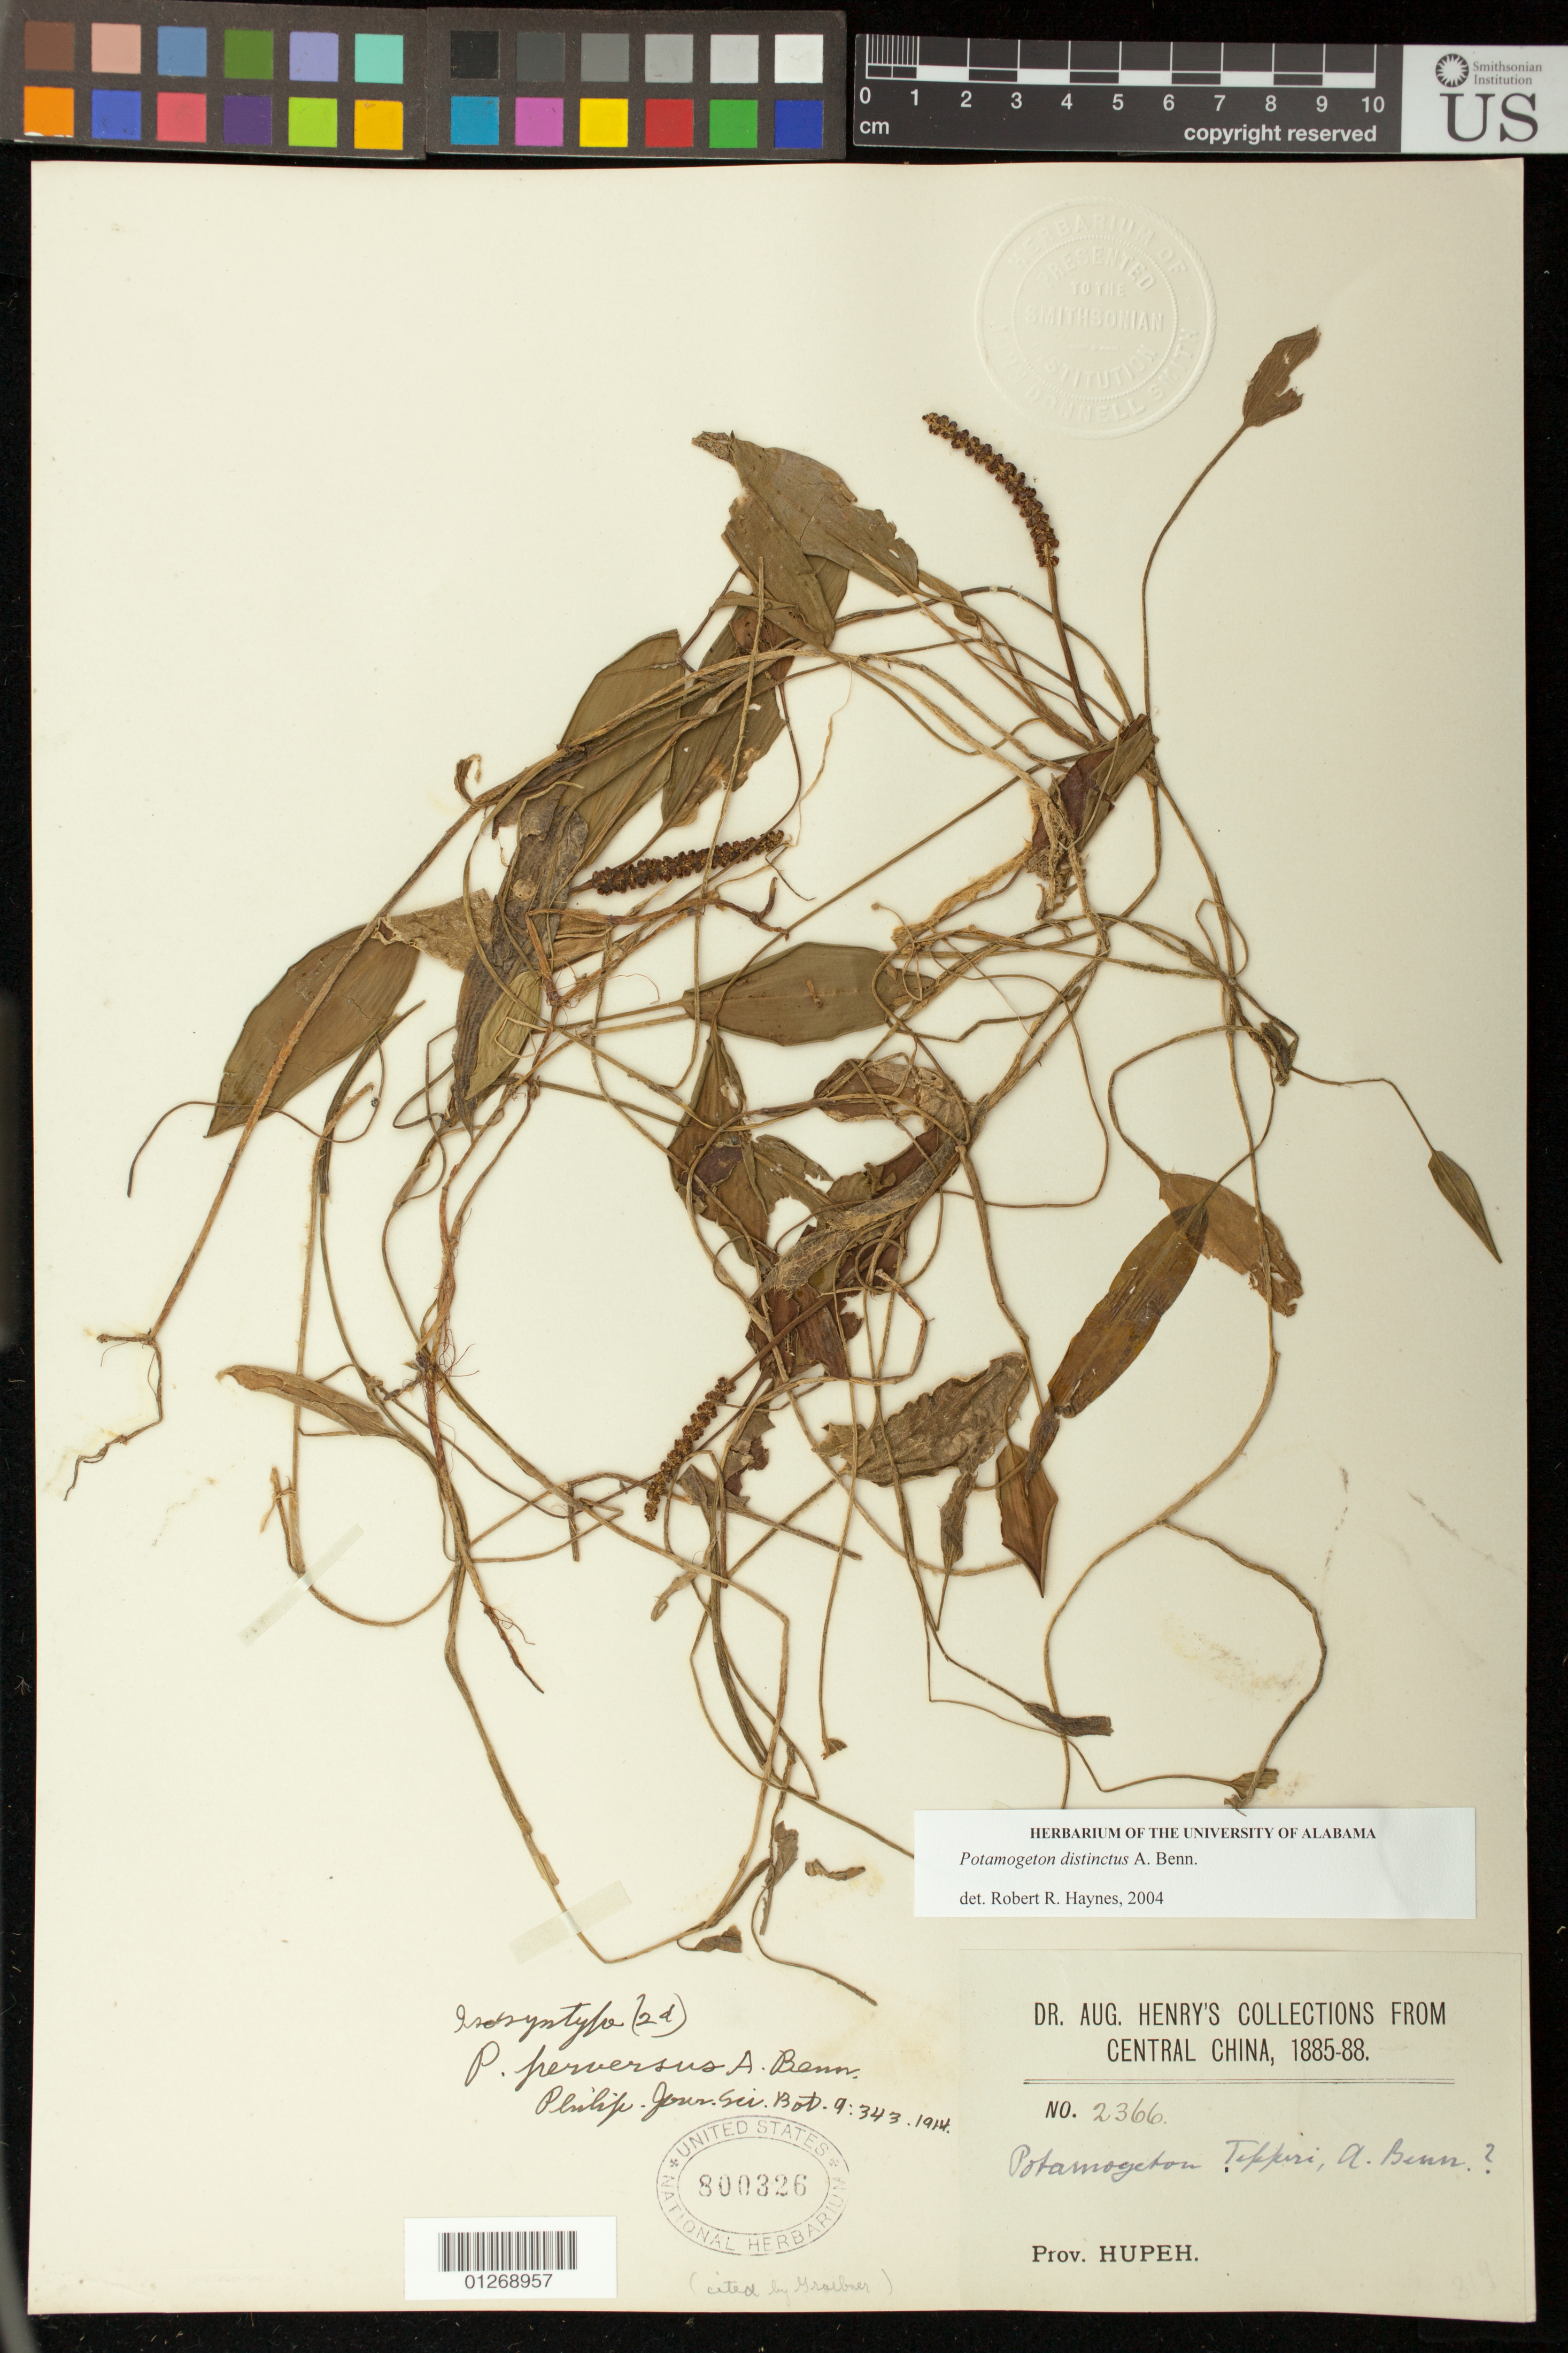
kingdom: Plantae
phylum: Tracheophyta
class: Liliopsida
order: Alismatales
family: Potamogetonaceae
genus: Potamogeton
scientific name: Potamogeton perversus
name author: A. Benn.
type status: Isosyntype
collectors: A. Henry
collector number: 2366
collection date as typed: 1885 to -- --- 1888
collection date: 1885/1888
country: China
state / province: Hubei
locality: Central China, Prov. Hupeh.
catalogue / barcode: US 800326